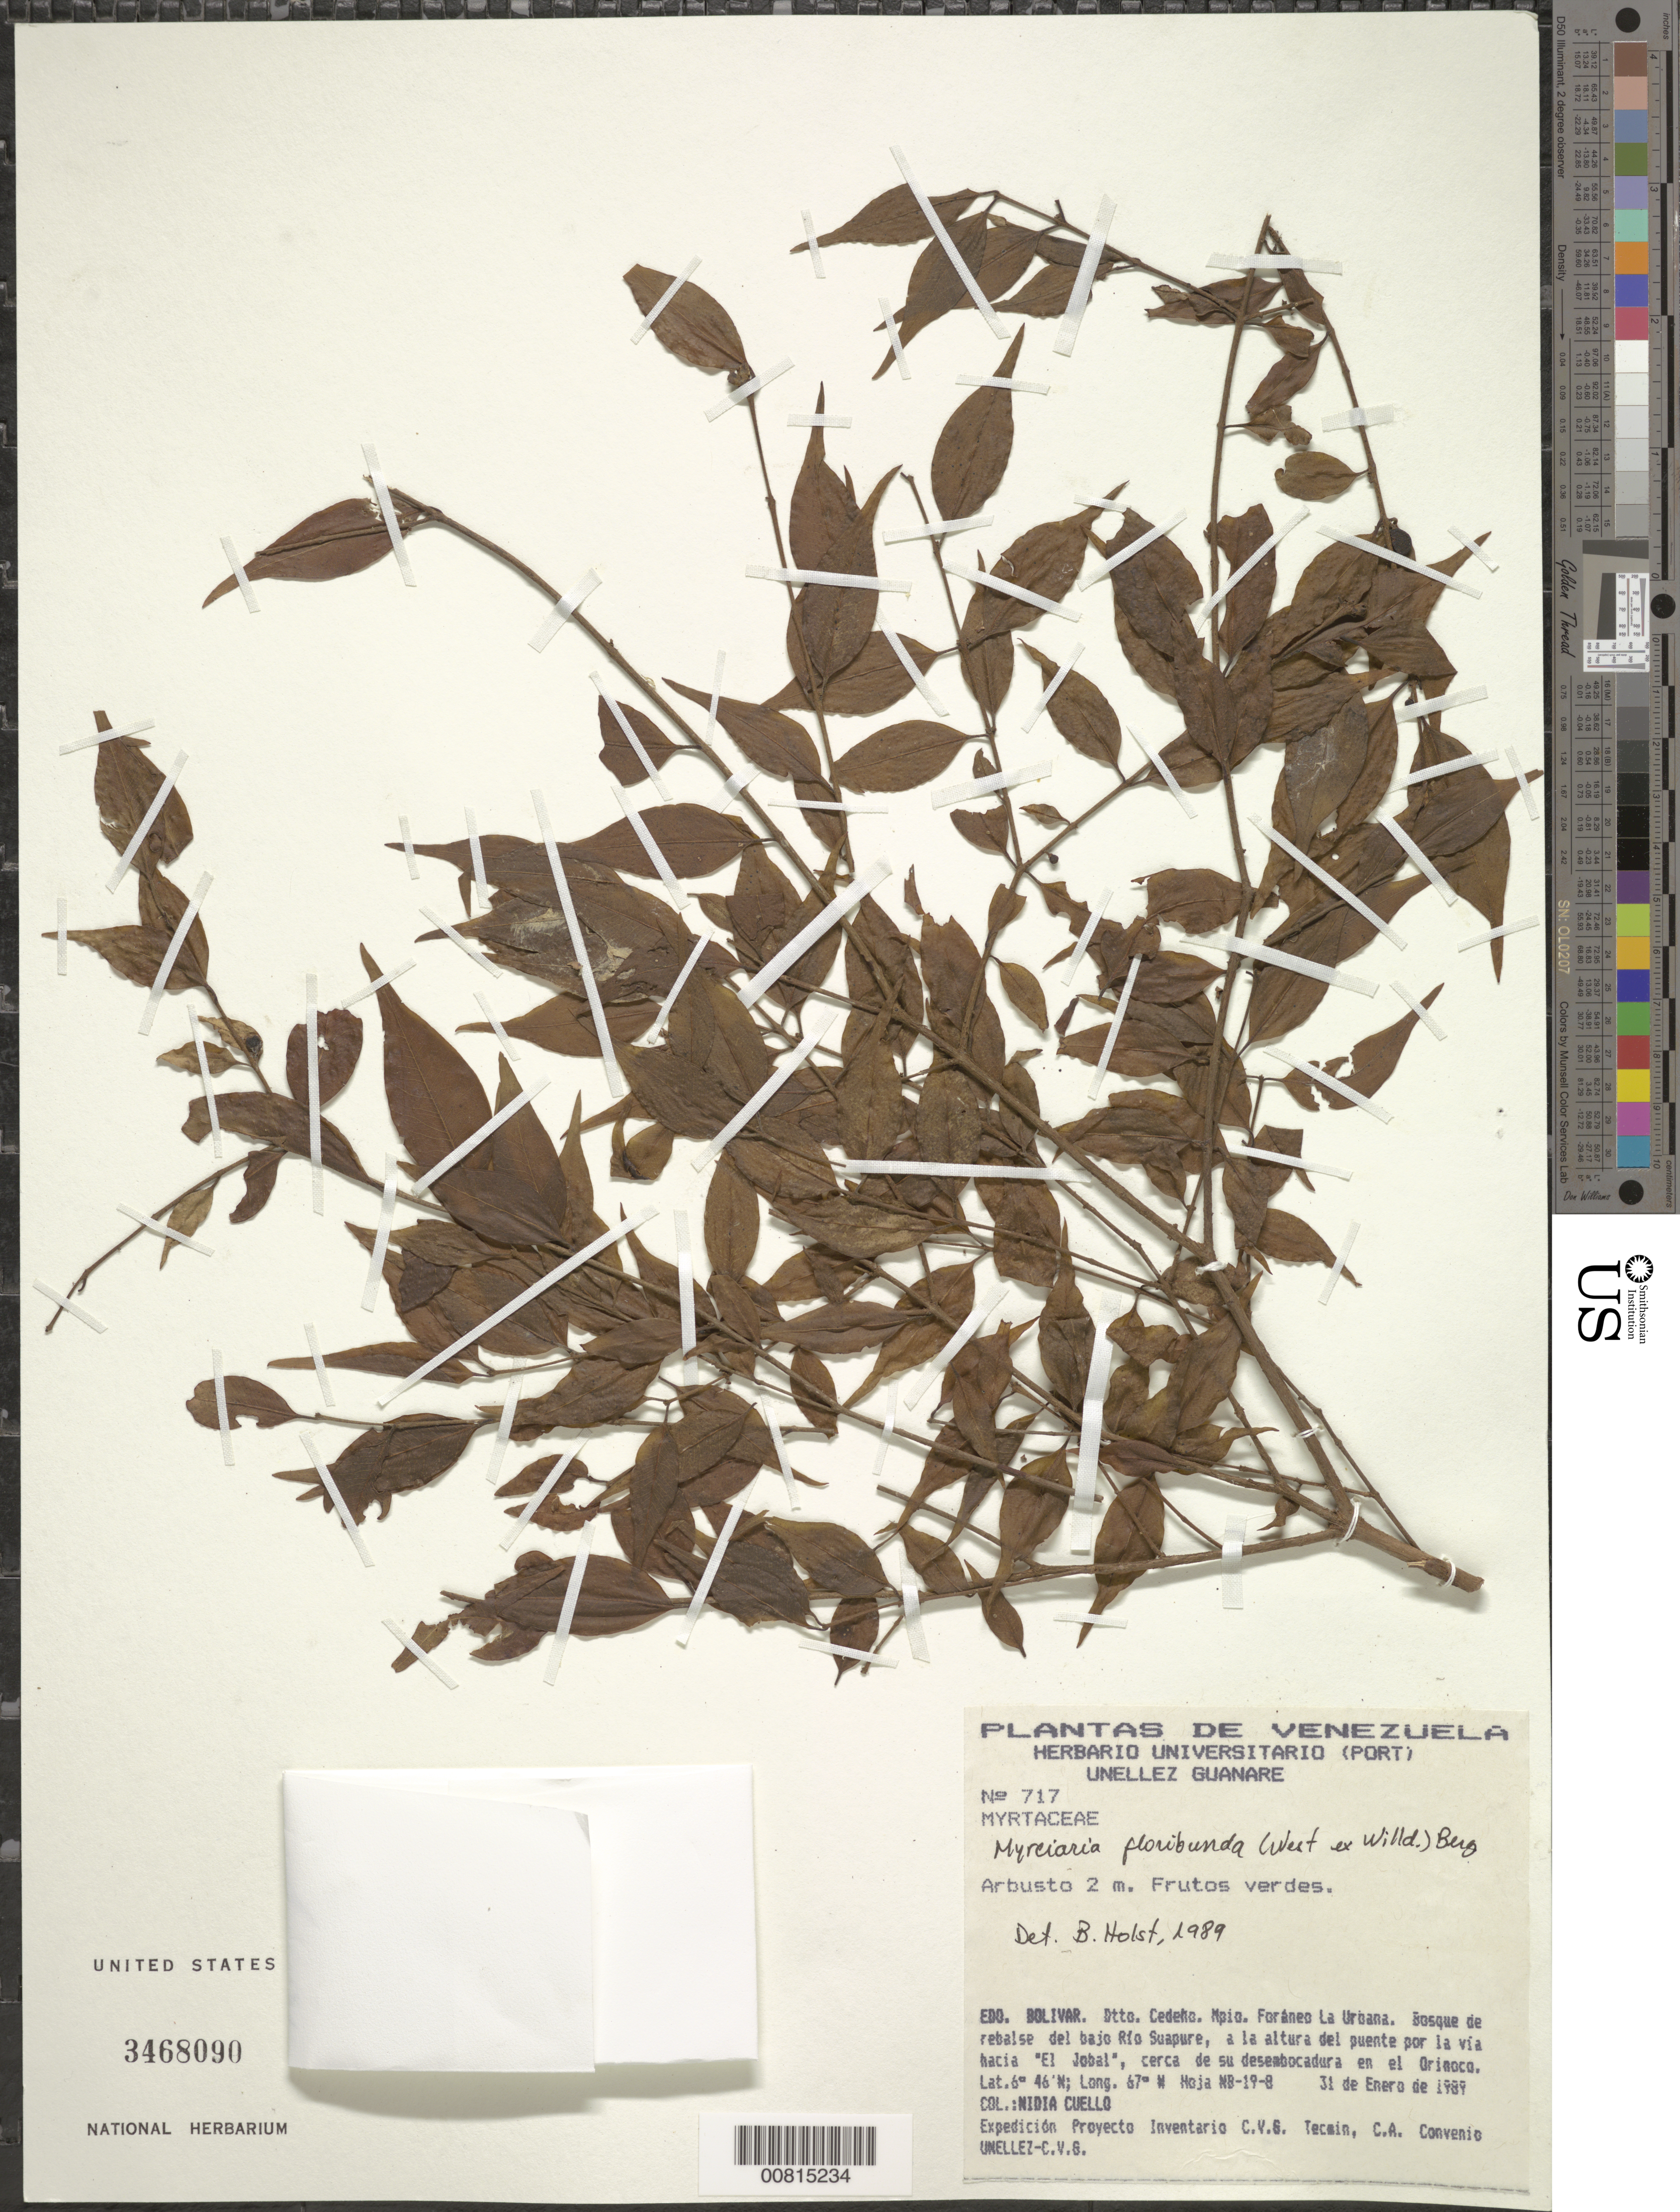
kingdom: Plantae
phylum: Tracheophyta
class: Magnoliopsida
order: Myrtales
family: Myrtaceae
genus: Myrciaria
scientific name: Myrciaria floribunda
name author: (H. West ex Willd.) O. Berg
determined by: Holst, Bruce K.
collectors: N. L. Cuello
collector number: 717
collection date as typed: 31-Jan-89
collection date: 1989-01-31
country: Venezuela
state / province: Bolívar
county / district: Cedeño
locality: Mun. Foráneo La Urbana, Río Suapure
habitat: Bosque de rebalse del rio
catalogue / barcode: US 3468090